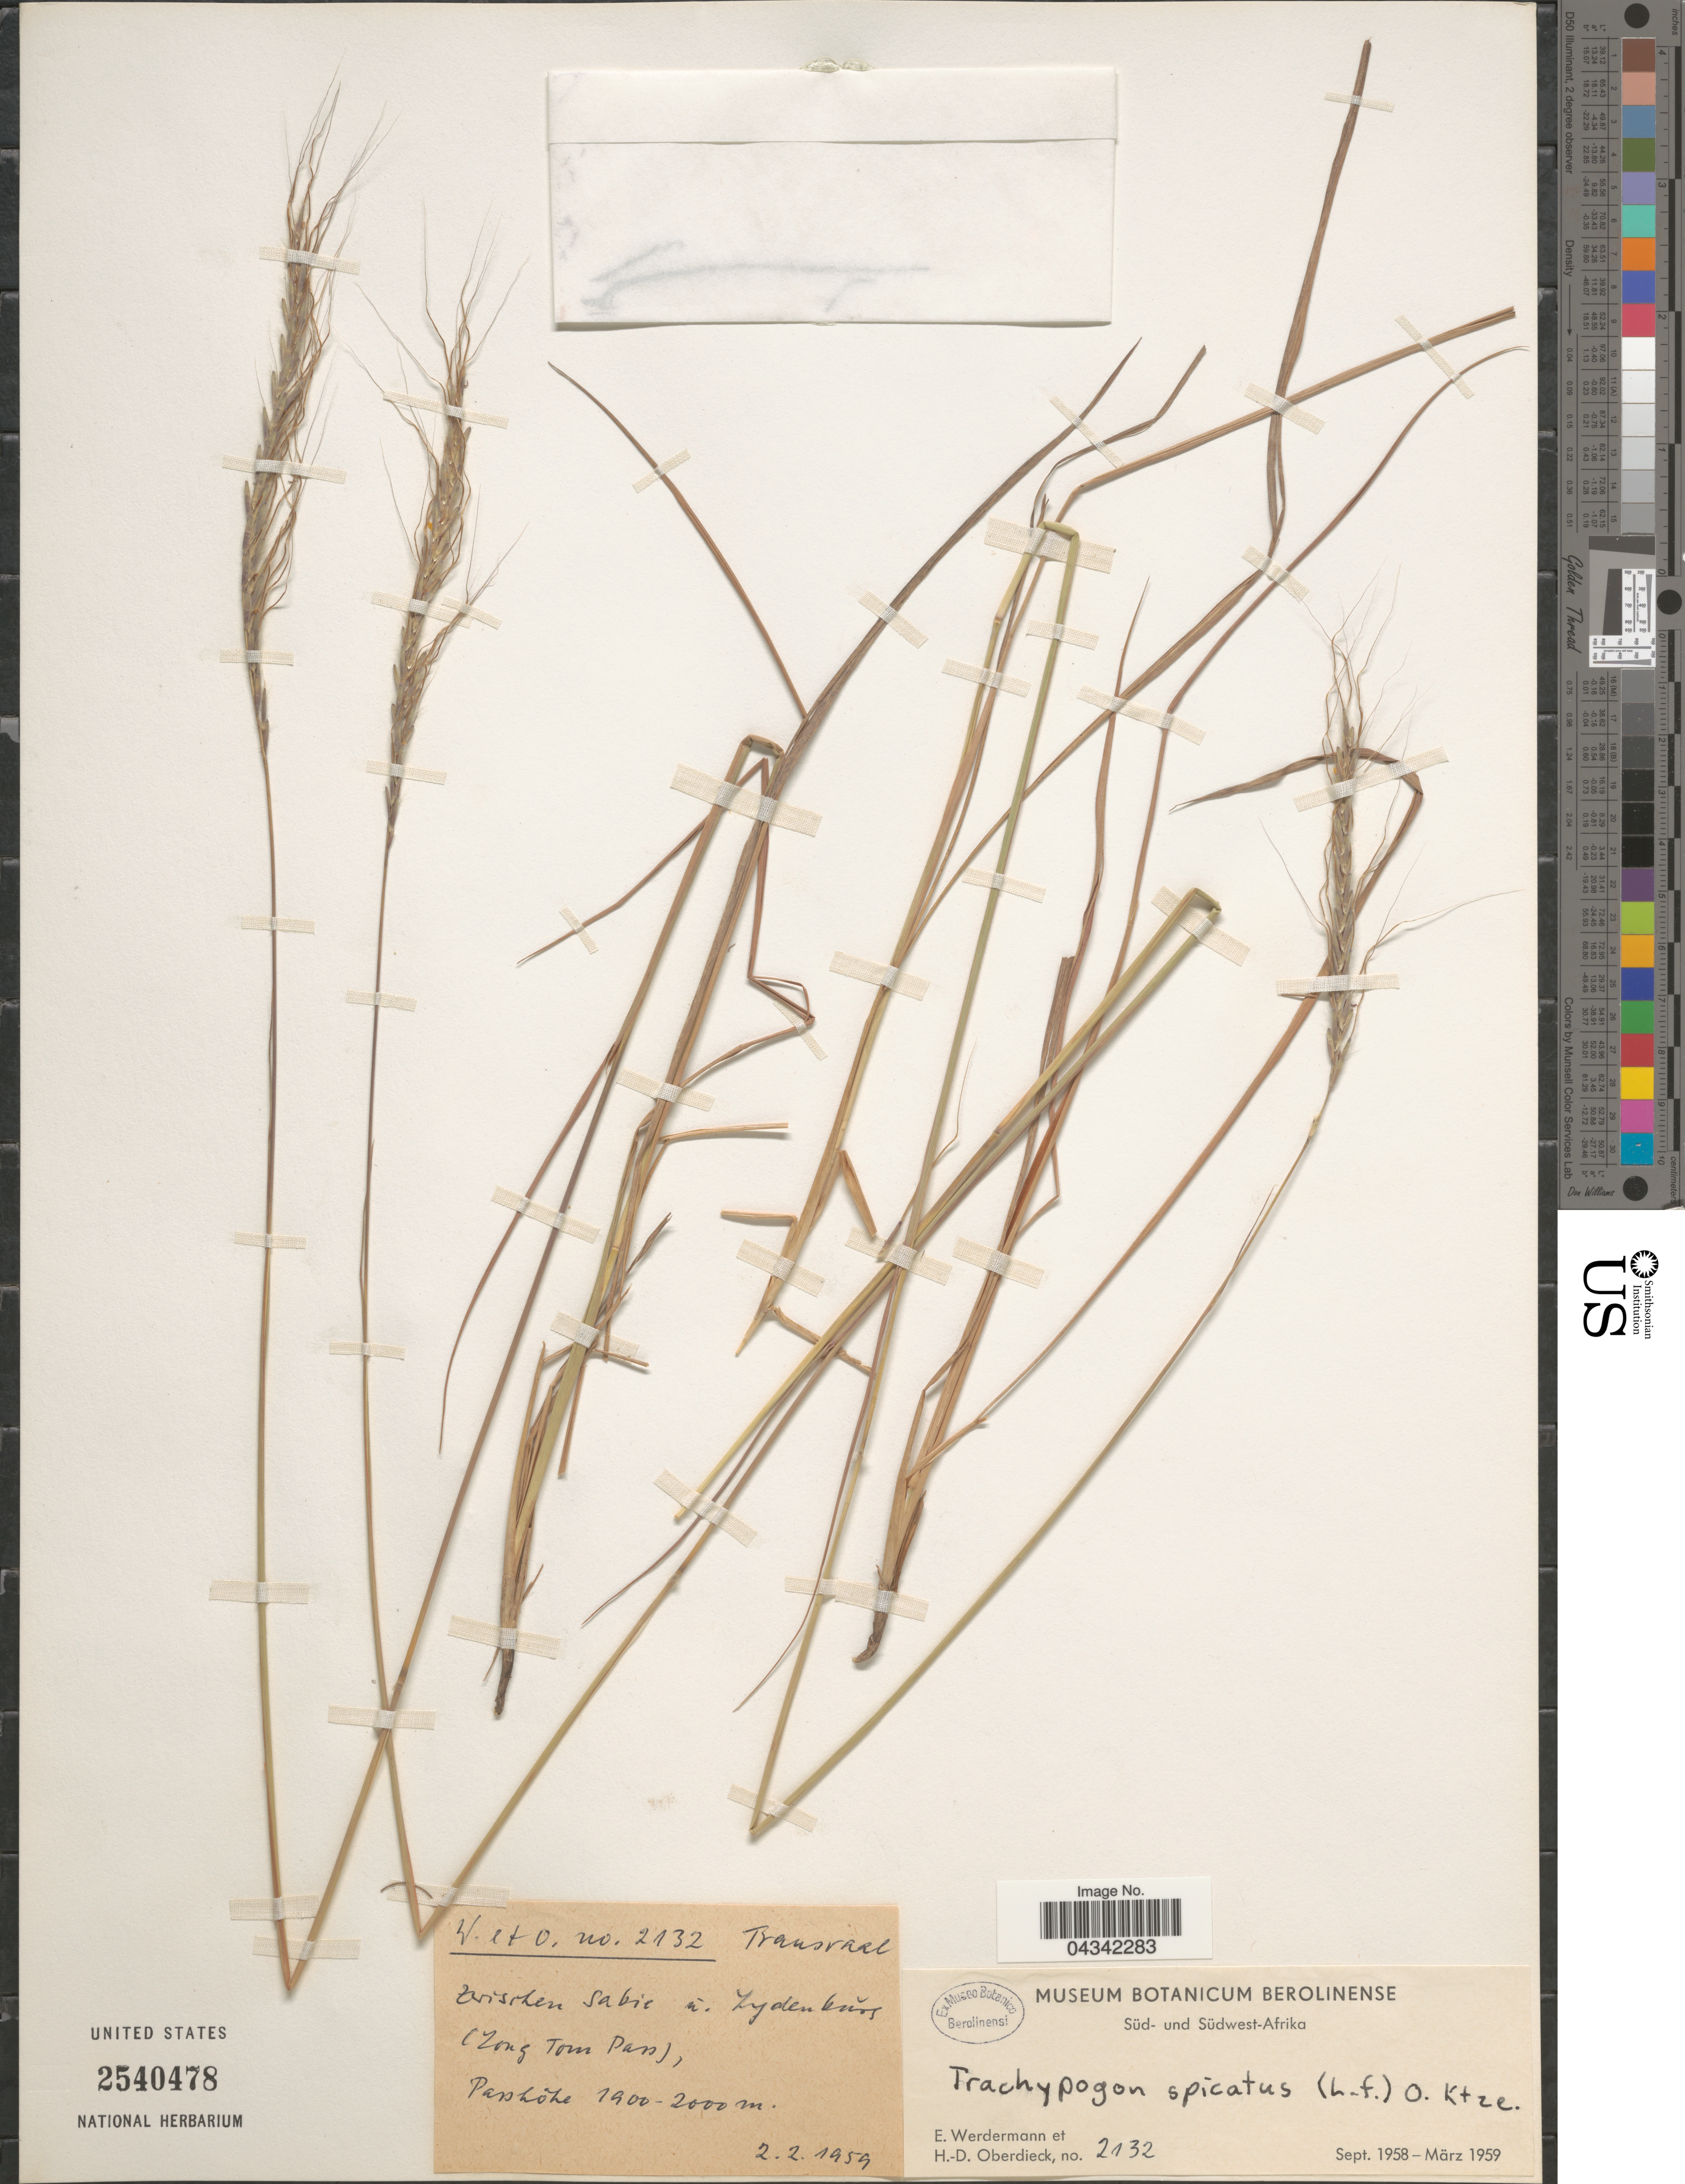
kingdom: Plantae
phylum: Tracheophyta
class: Liliopsida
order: Poales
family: Poaceae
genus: Trachypogon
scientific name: Trachypogon spicatus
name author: (L. f.) Kuntze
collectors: E. Werdermann & H. Oberdieck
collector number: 2132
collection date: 1959-02-02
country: South Africa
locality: Transvaal. Zwischen Sabie n. Lydenburg (Zong Tom Pass).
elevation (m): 1900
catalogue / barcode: US 2540478